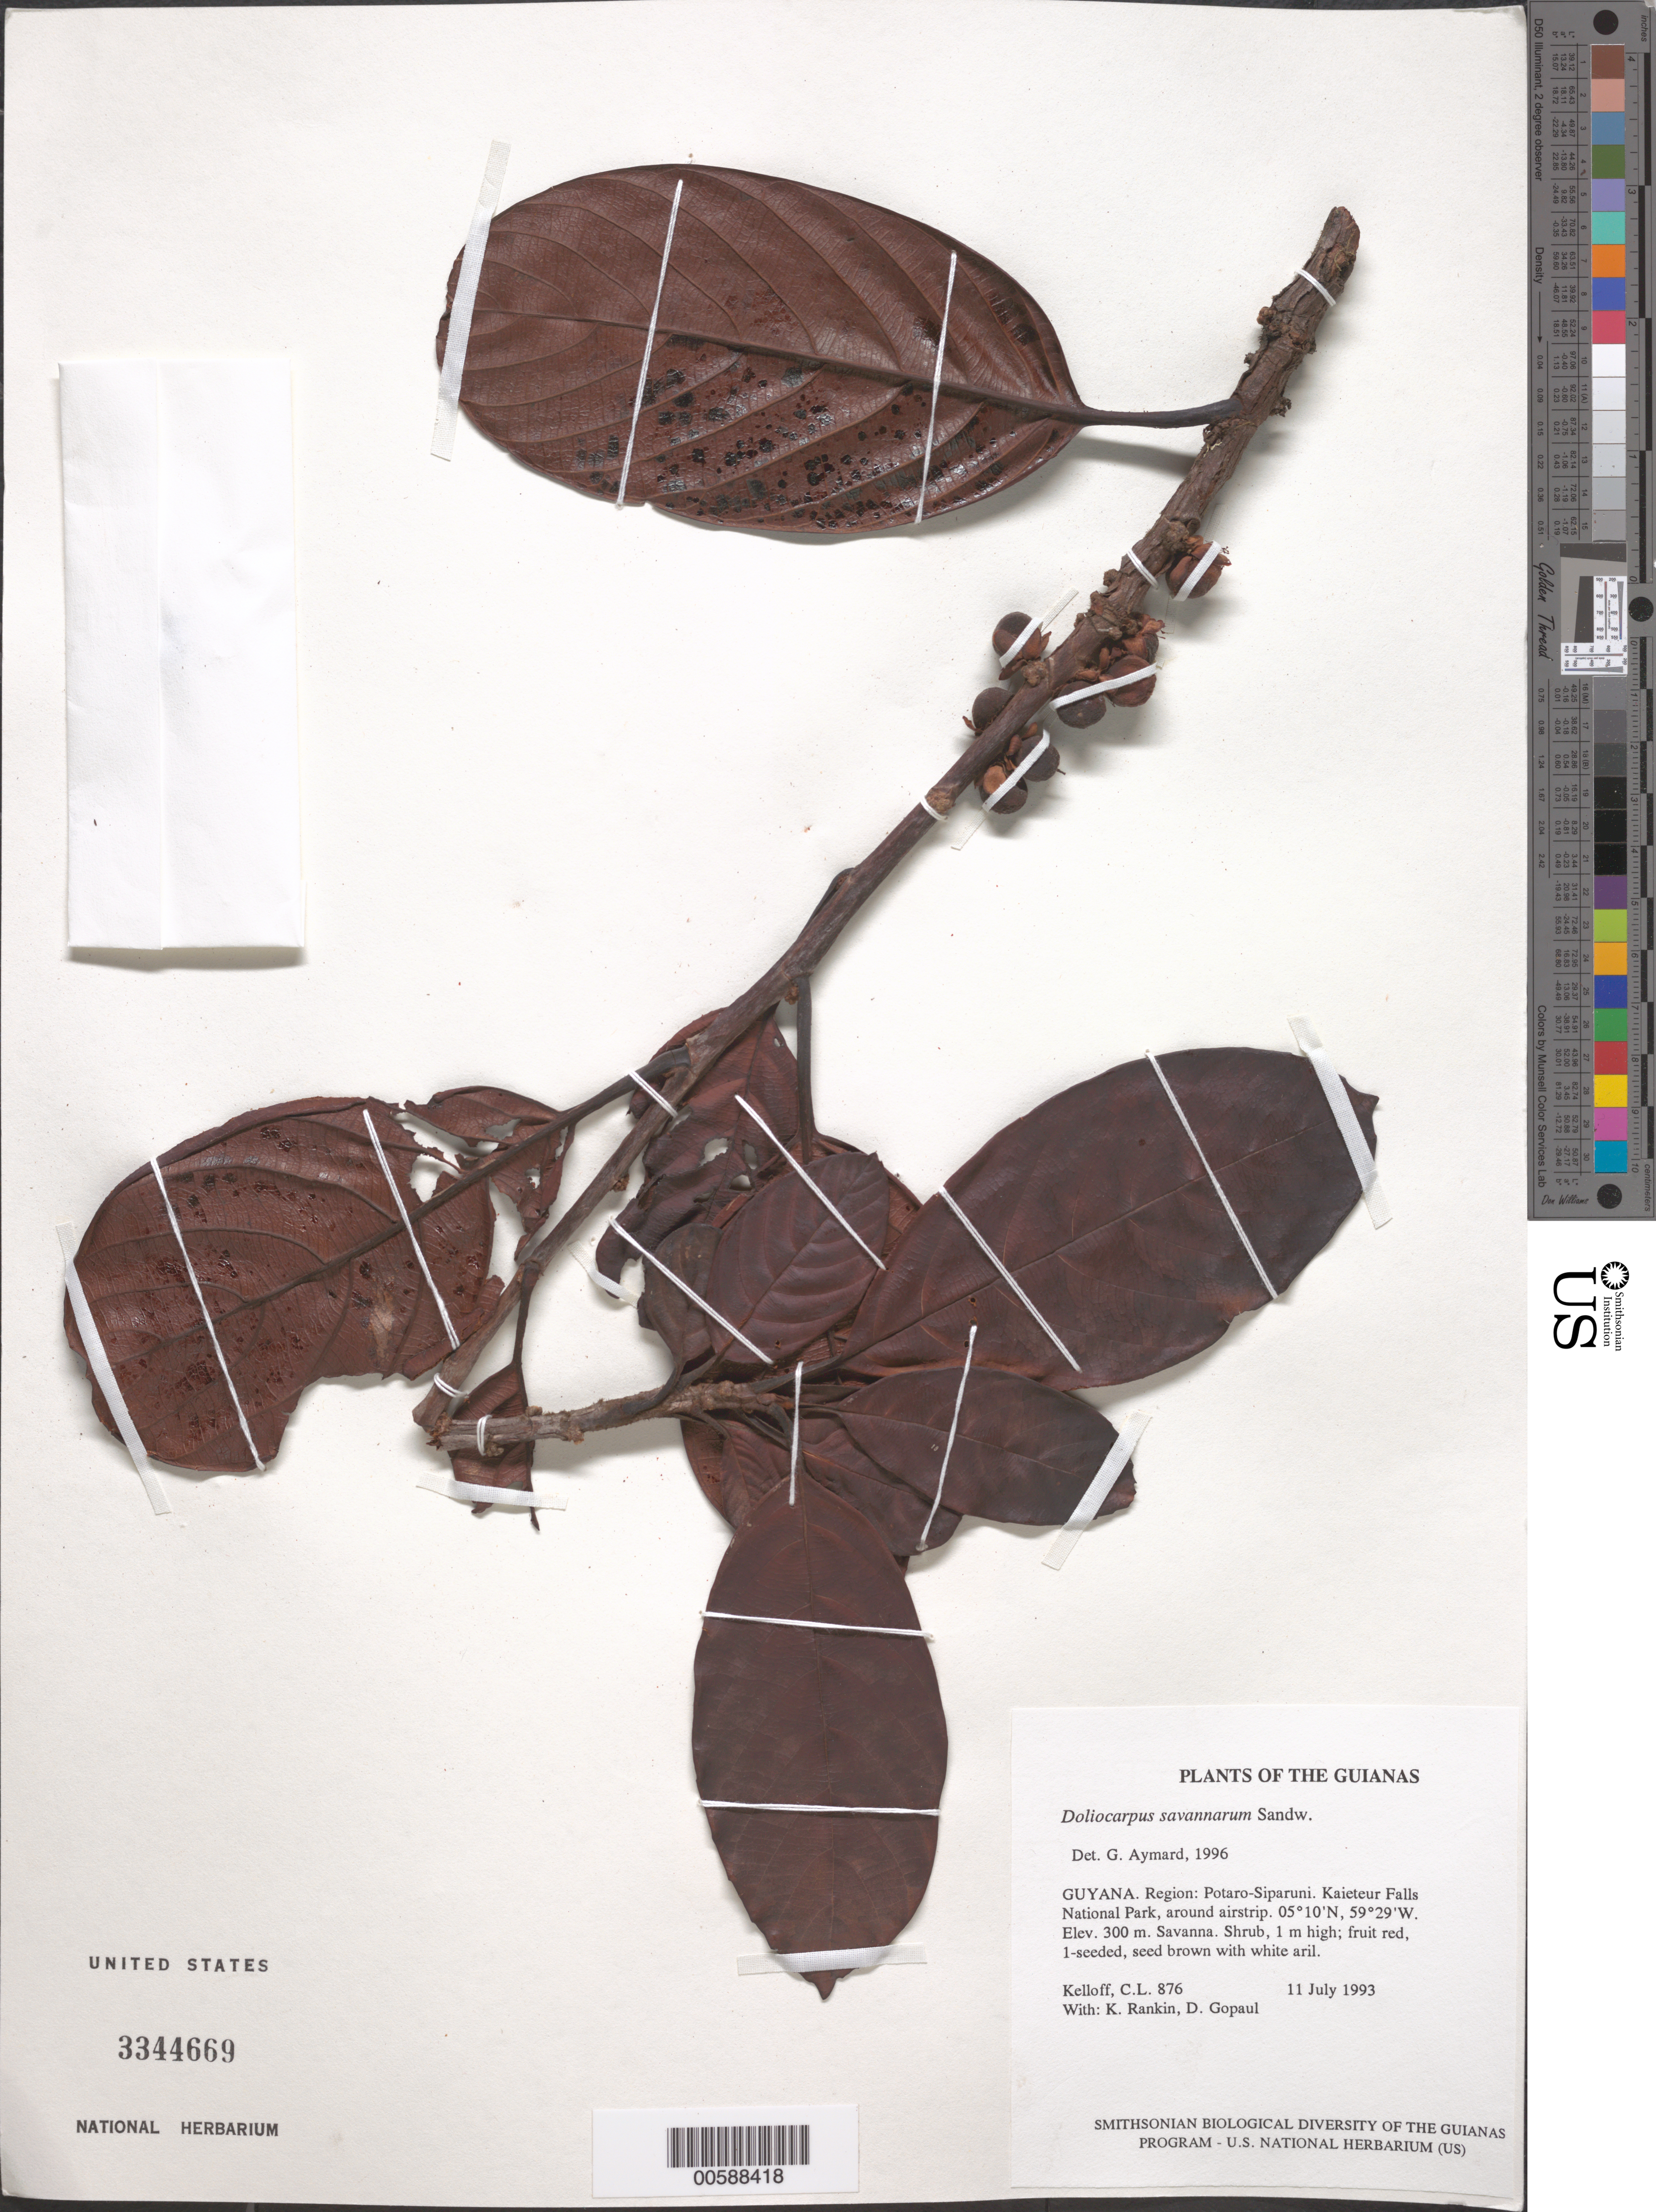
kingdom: Plantae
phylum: Tracheophyta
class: Magnoliopsida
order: Dilleniales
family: Dilleniaceae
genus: Doliocarpus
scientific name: Doliocarpus savannarum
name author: Sandwith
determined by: Aymard C., G. A., (PORT), Univ. Nac. Exp. de los Llanos Ezequiel Zamora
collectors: C. L. Kelloff, K. Rankin & D. Gopaul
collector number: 876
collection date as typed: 11 July 1993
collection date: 1993-07-11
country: Guyana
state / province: Potaro-Siparuni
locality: Kaieteur Falls National Park, around airstrip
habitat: Savanna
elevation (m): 300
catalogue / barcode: US 3344669